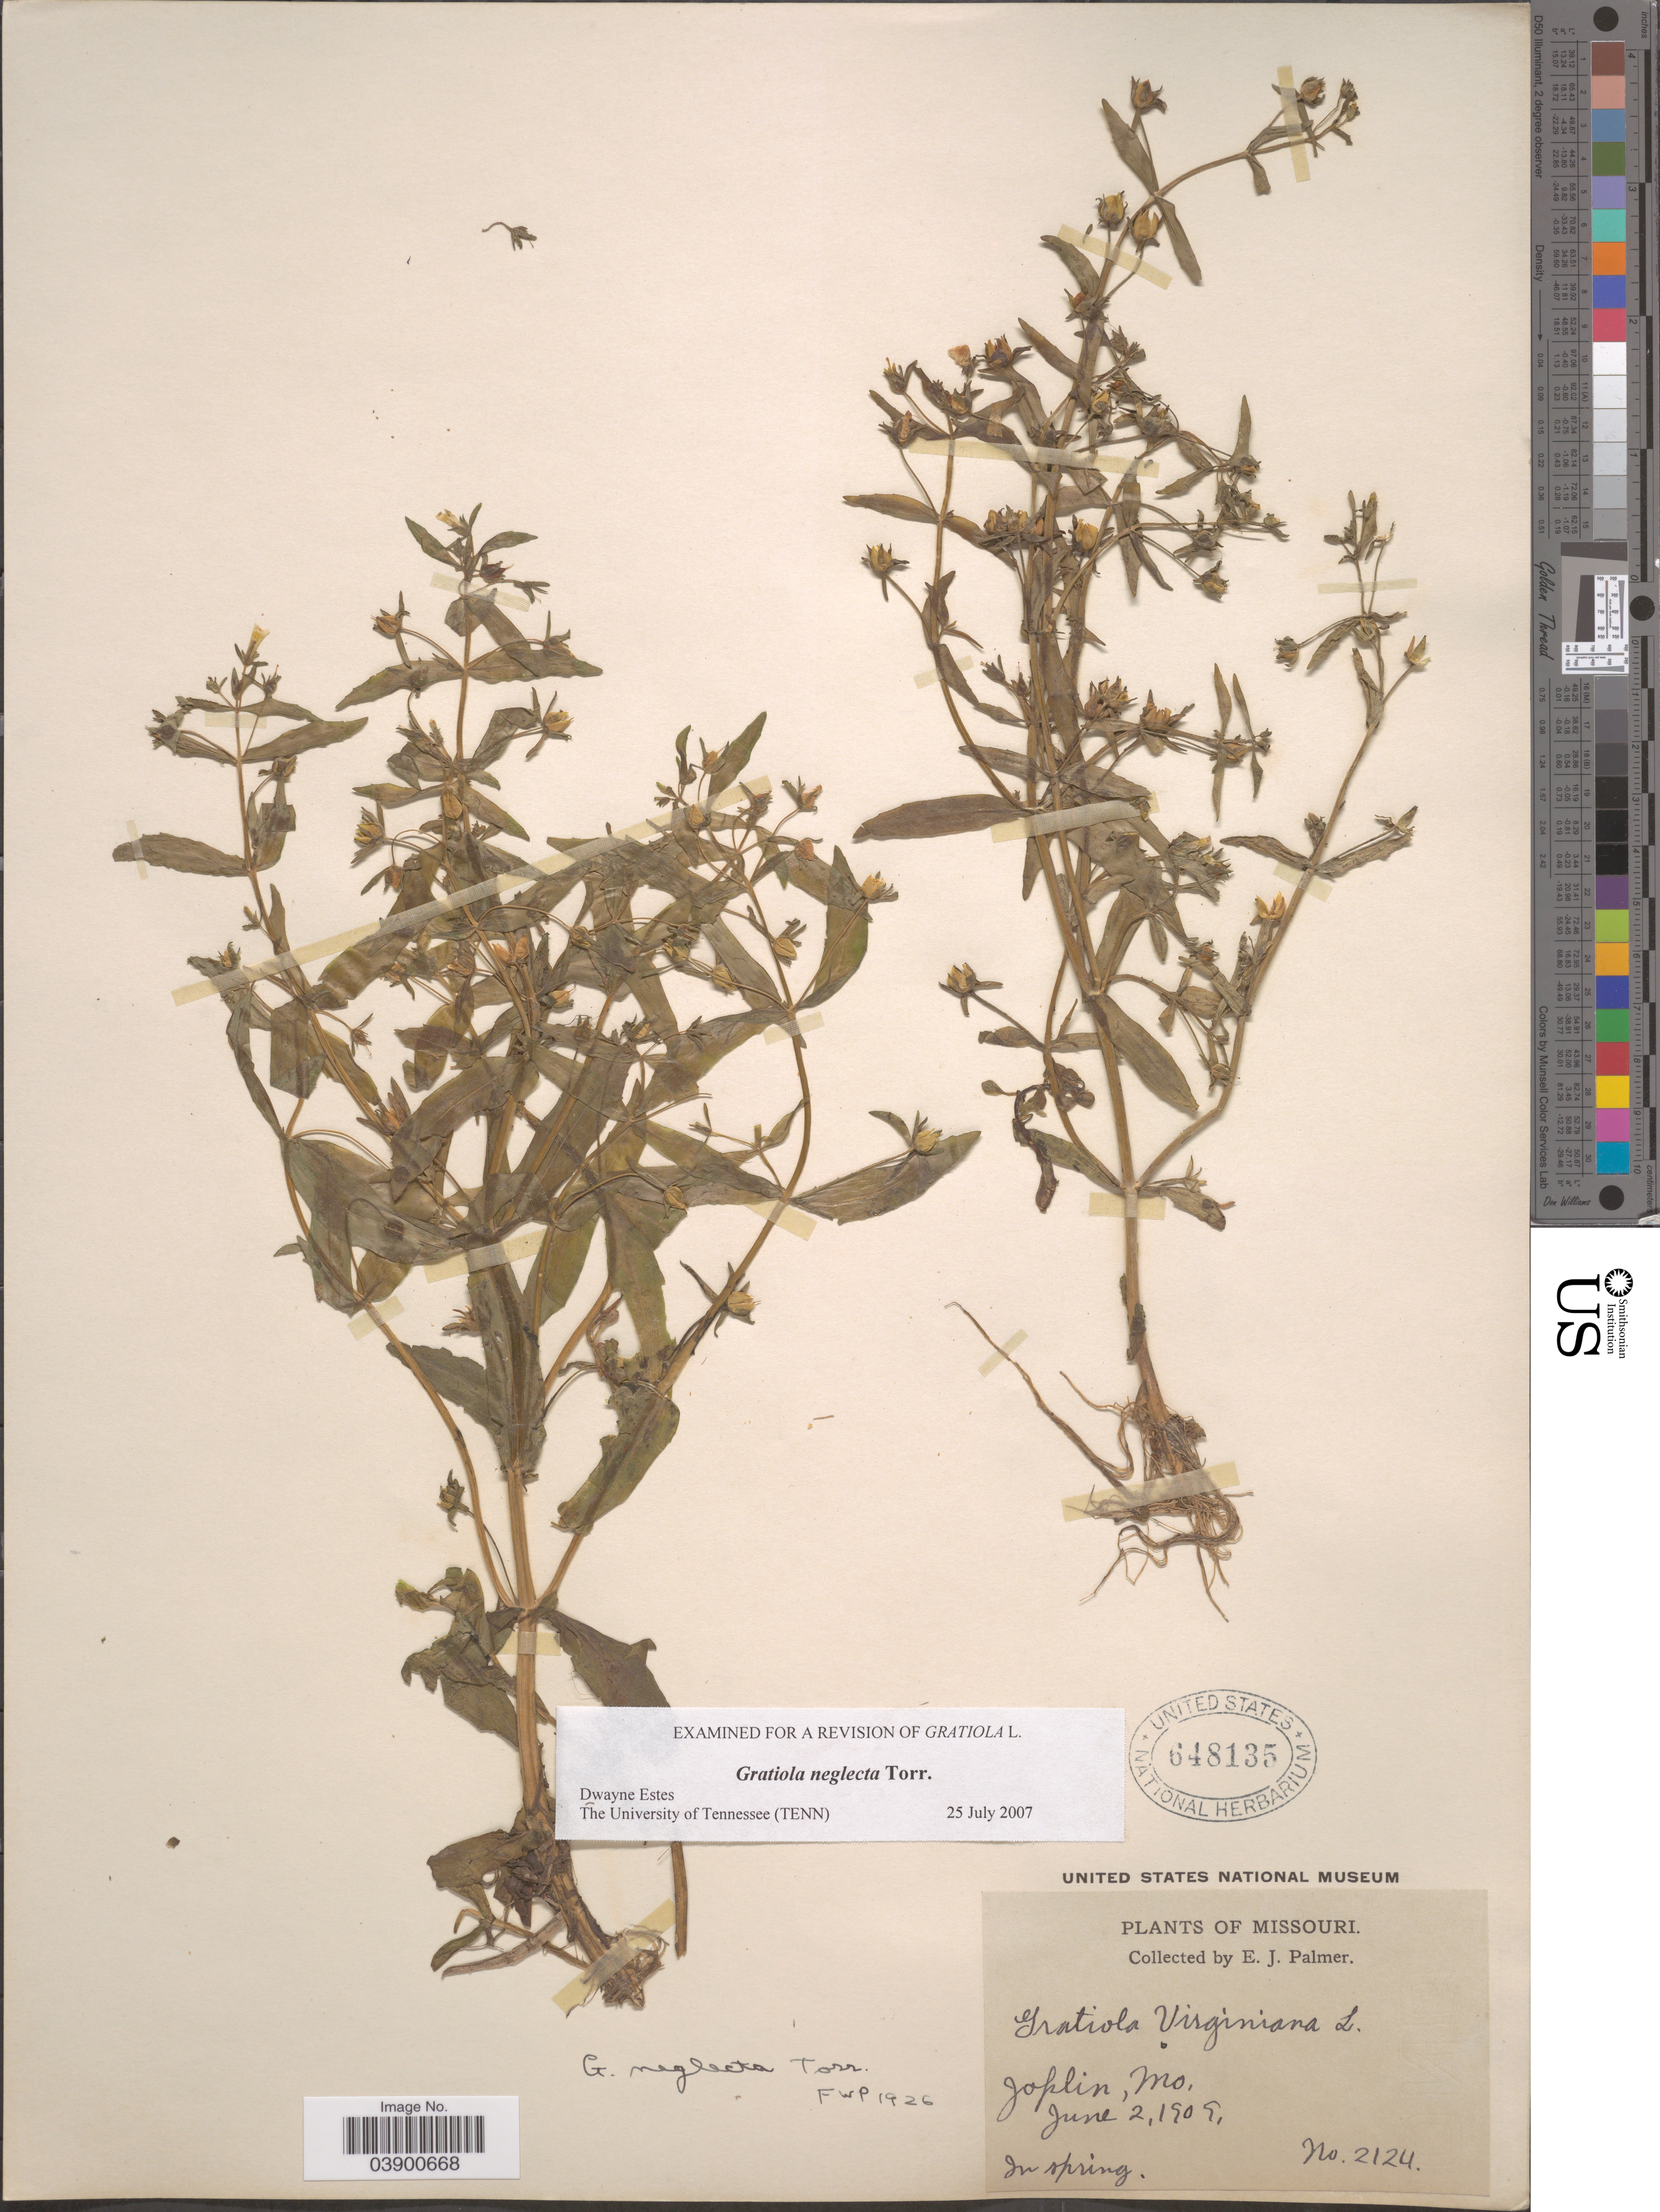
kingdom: Plantae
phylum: Tracheophyta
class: Magnoliopsida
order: Lamiales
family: Plantaginaceae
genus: Gratiola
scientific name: Gratiola neglecta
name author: Torr.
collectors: E. J. Palmer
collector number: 2124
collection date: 1909-06-02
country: United States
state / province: Missouri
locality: Joplin.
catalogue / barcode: US 648135